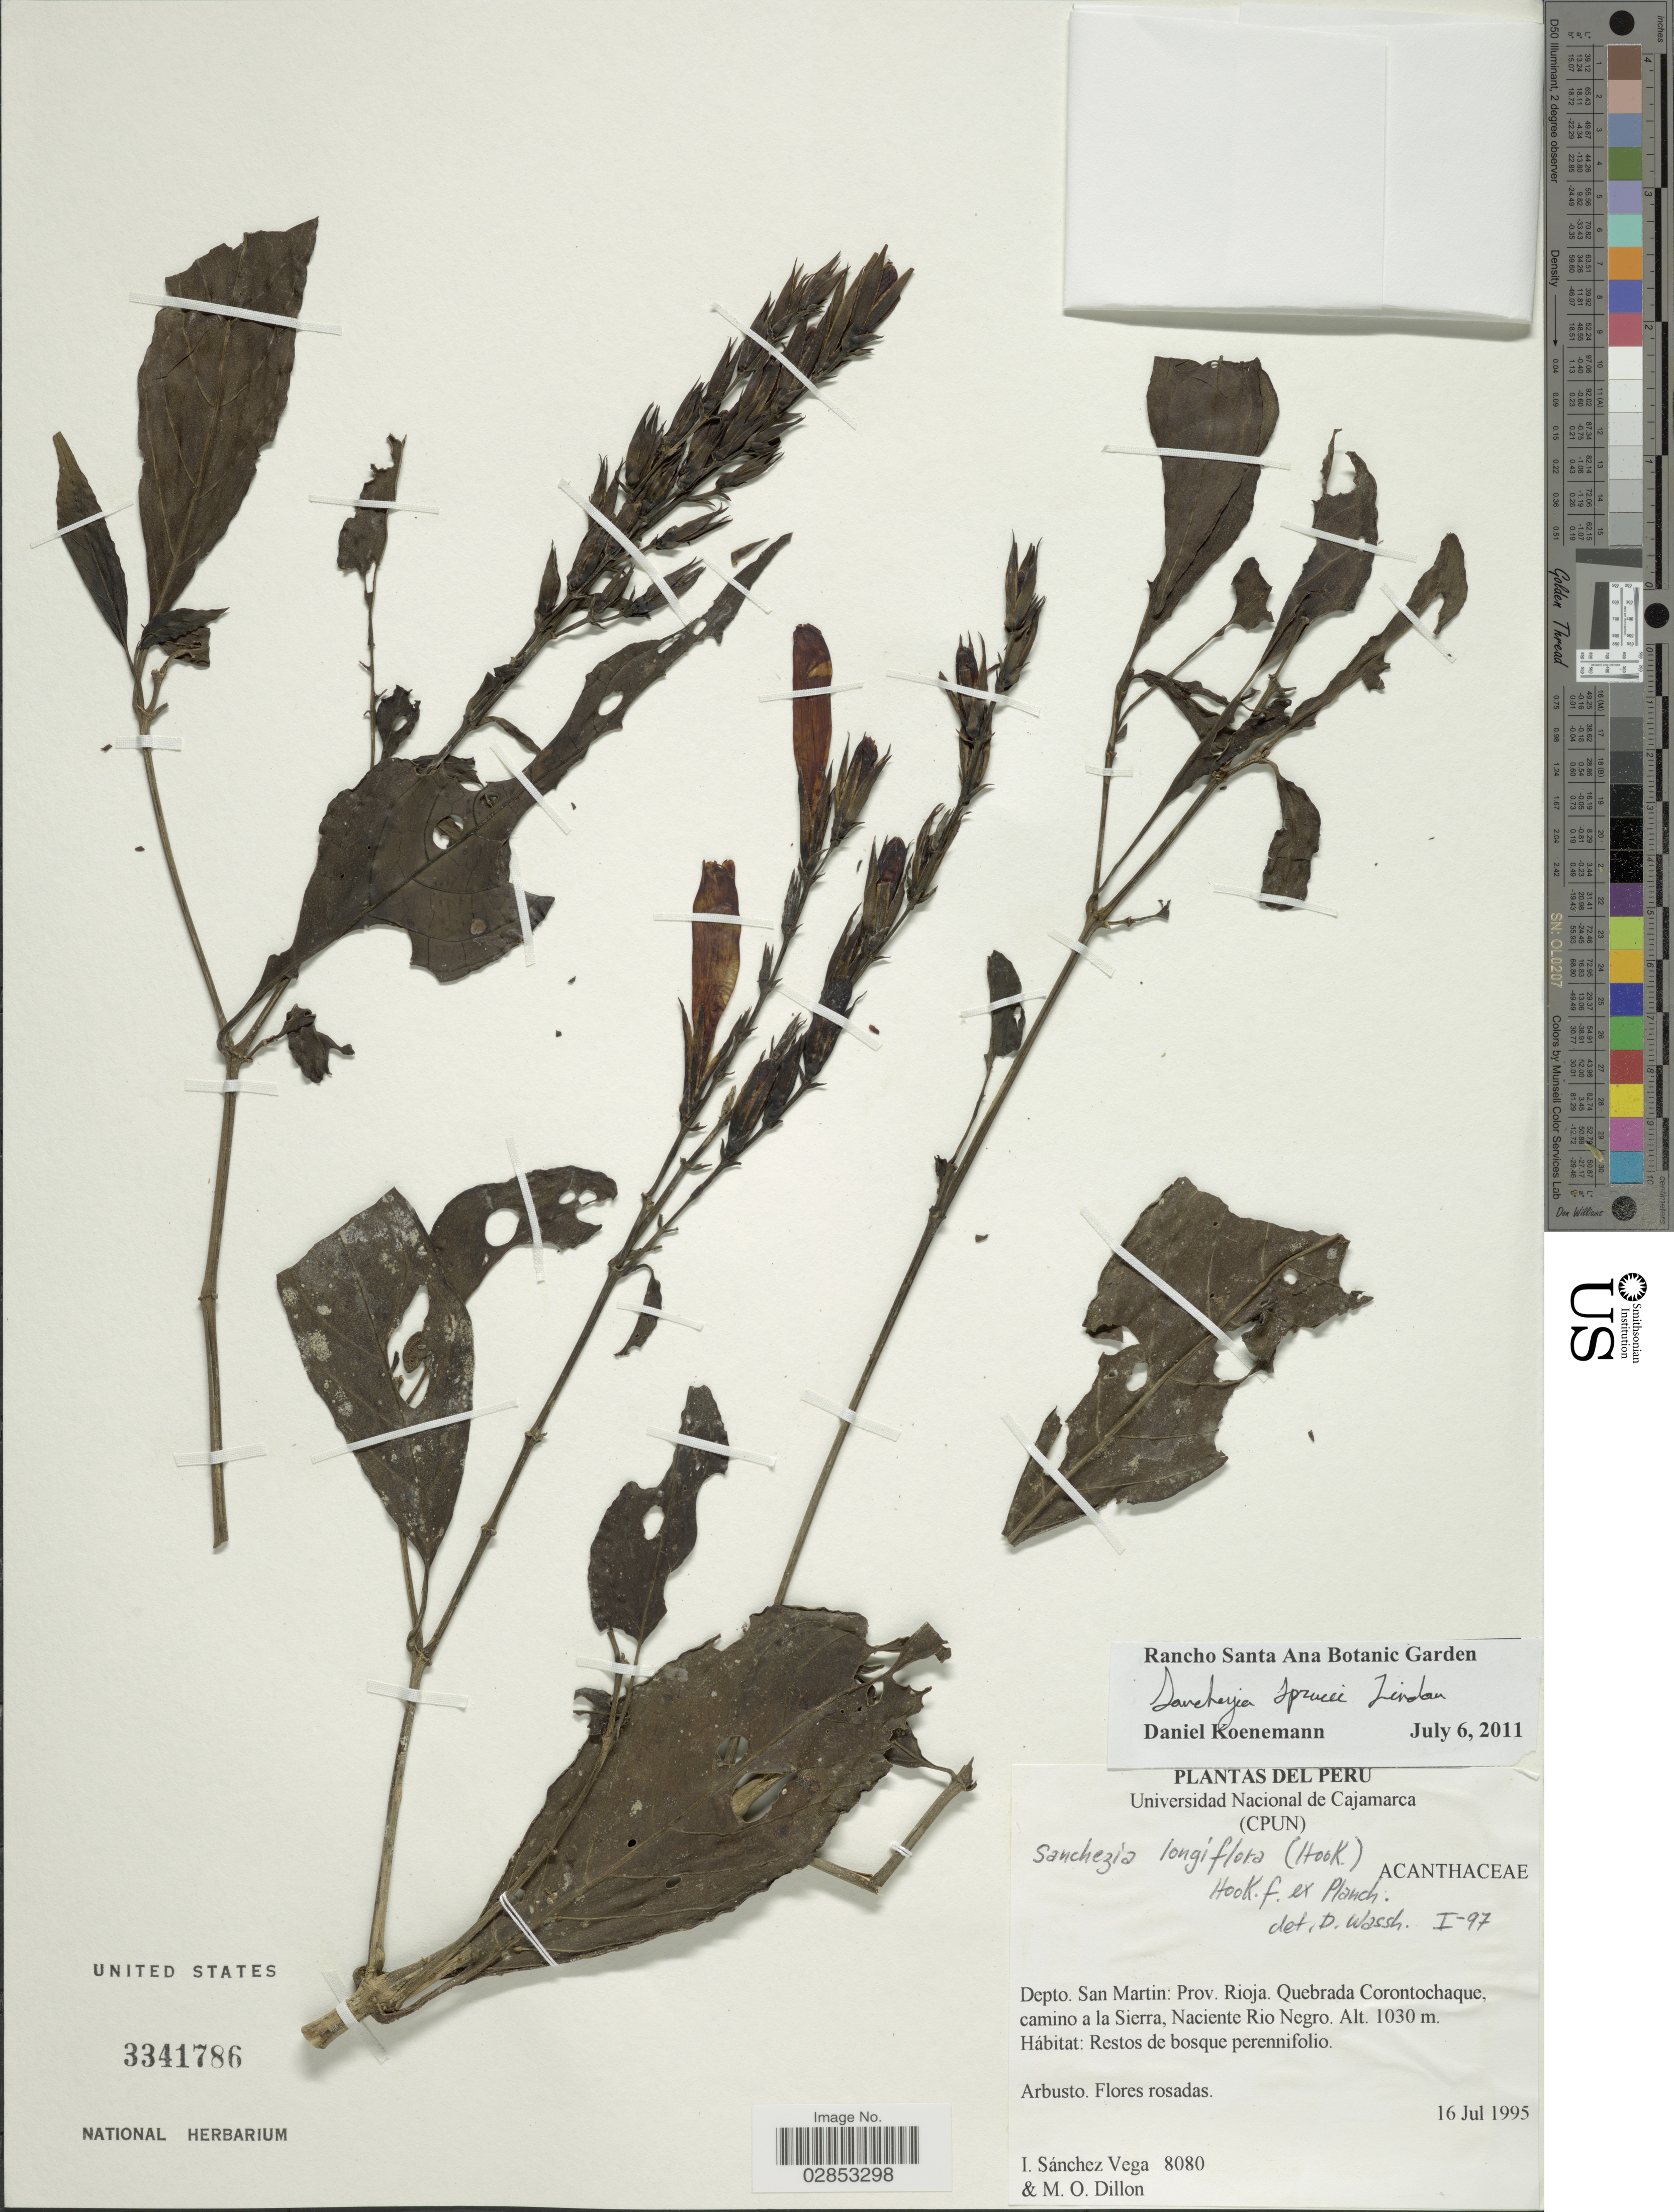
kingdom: Plantae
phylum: Tracheophyta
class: Magnoliopsida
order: Lamiales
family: Acanthaceae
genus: Sanchezia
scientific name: Sanchezia longiflora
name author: (Hook. f.) Hook. f. ex Planch.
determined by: Azevedo, Igor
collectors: I. Sánchez Vega & M. O. Dillon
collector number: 8080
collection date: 1995-07-16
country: Peru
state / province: San Martín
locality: Depto. San Martin: Prov. Rioja, Quebrada Corontochaque, camino a la Sierra, Naciente Rio Negro.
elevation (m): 1030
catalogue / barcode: US 3341786